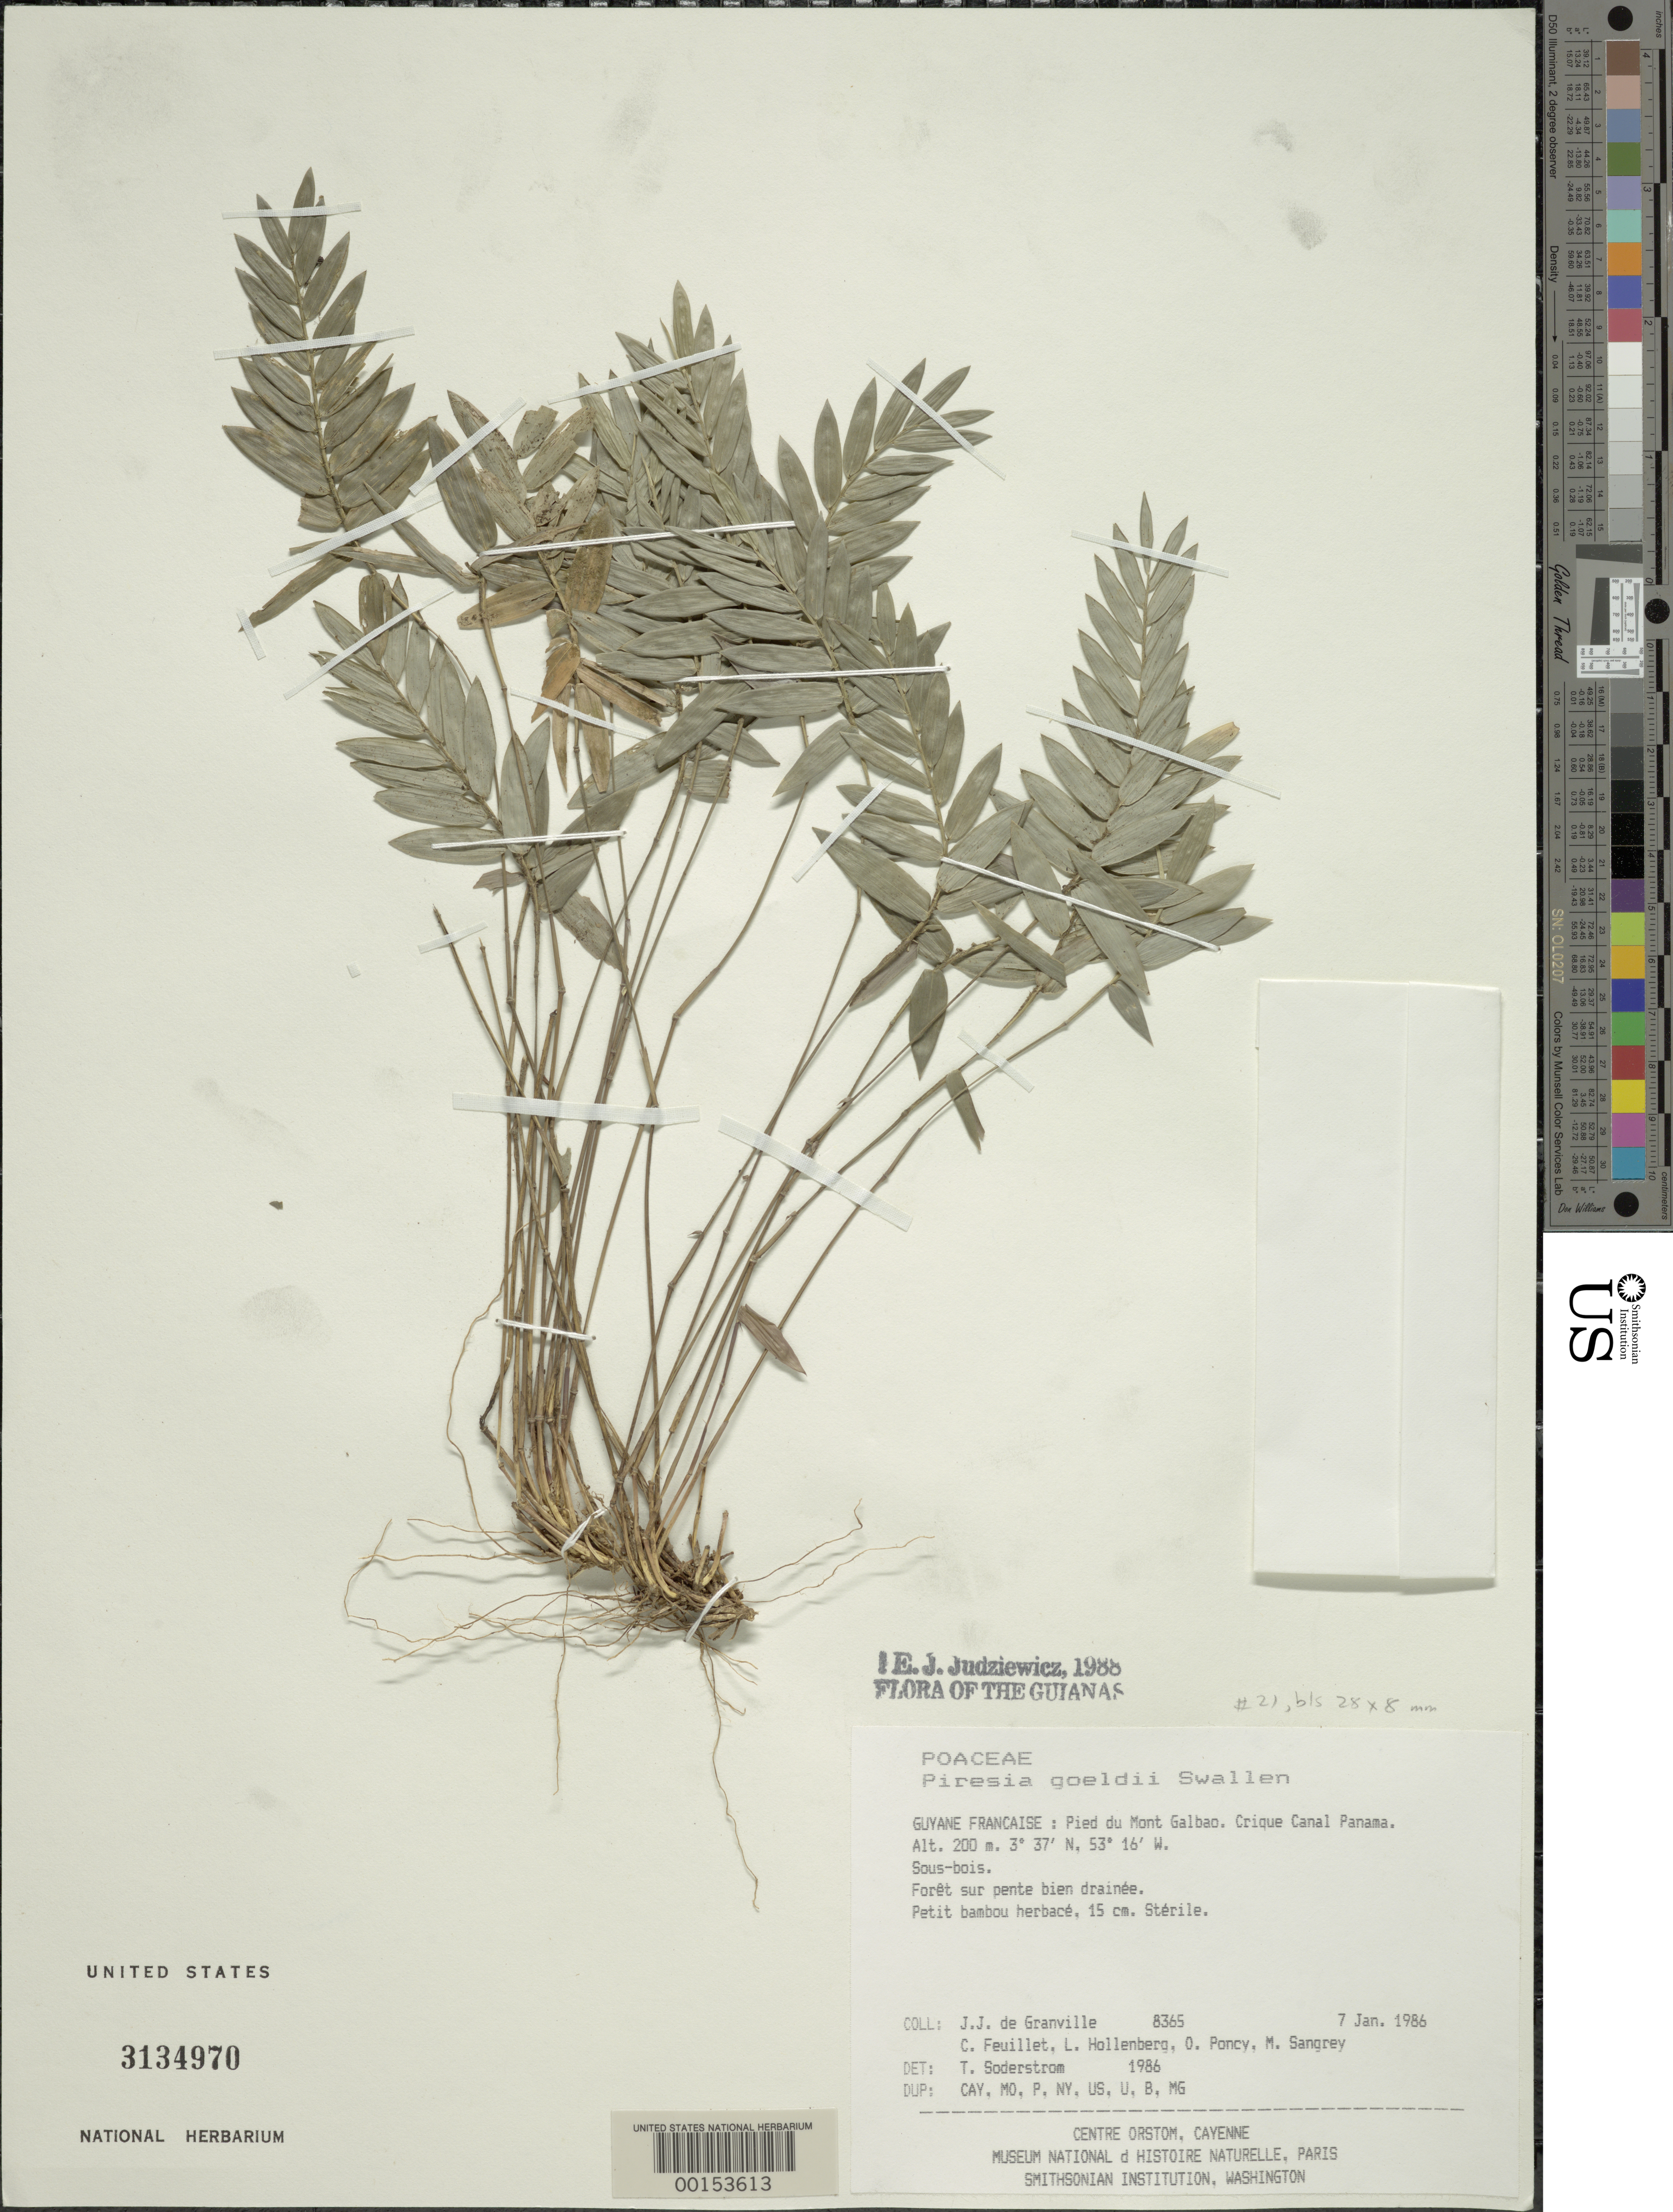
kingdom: Plantae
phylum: Tracheophyta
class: Liliopsida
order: Poales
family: Poaceae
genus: Piresia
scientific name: Piresia goeldii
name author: Swallen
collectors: J.-J. de Granville, C. Feuillet, L. Hollenberg, O. Poncy & M. S. Sangrey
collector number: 8365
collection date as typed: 07 Jan 1986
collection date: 1986-01-07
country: French Guiana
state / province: Cayenne / Saint-Laurent-du-Maroni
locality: Pied du mont galbao, crique canal panama. [in former inini arrondissement.]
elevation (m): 200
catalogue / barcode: US 3134970